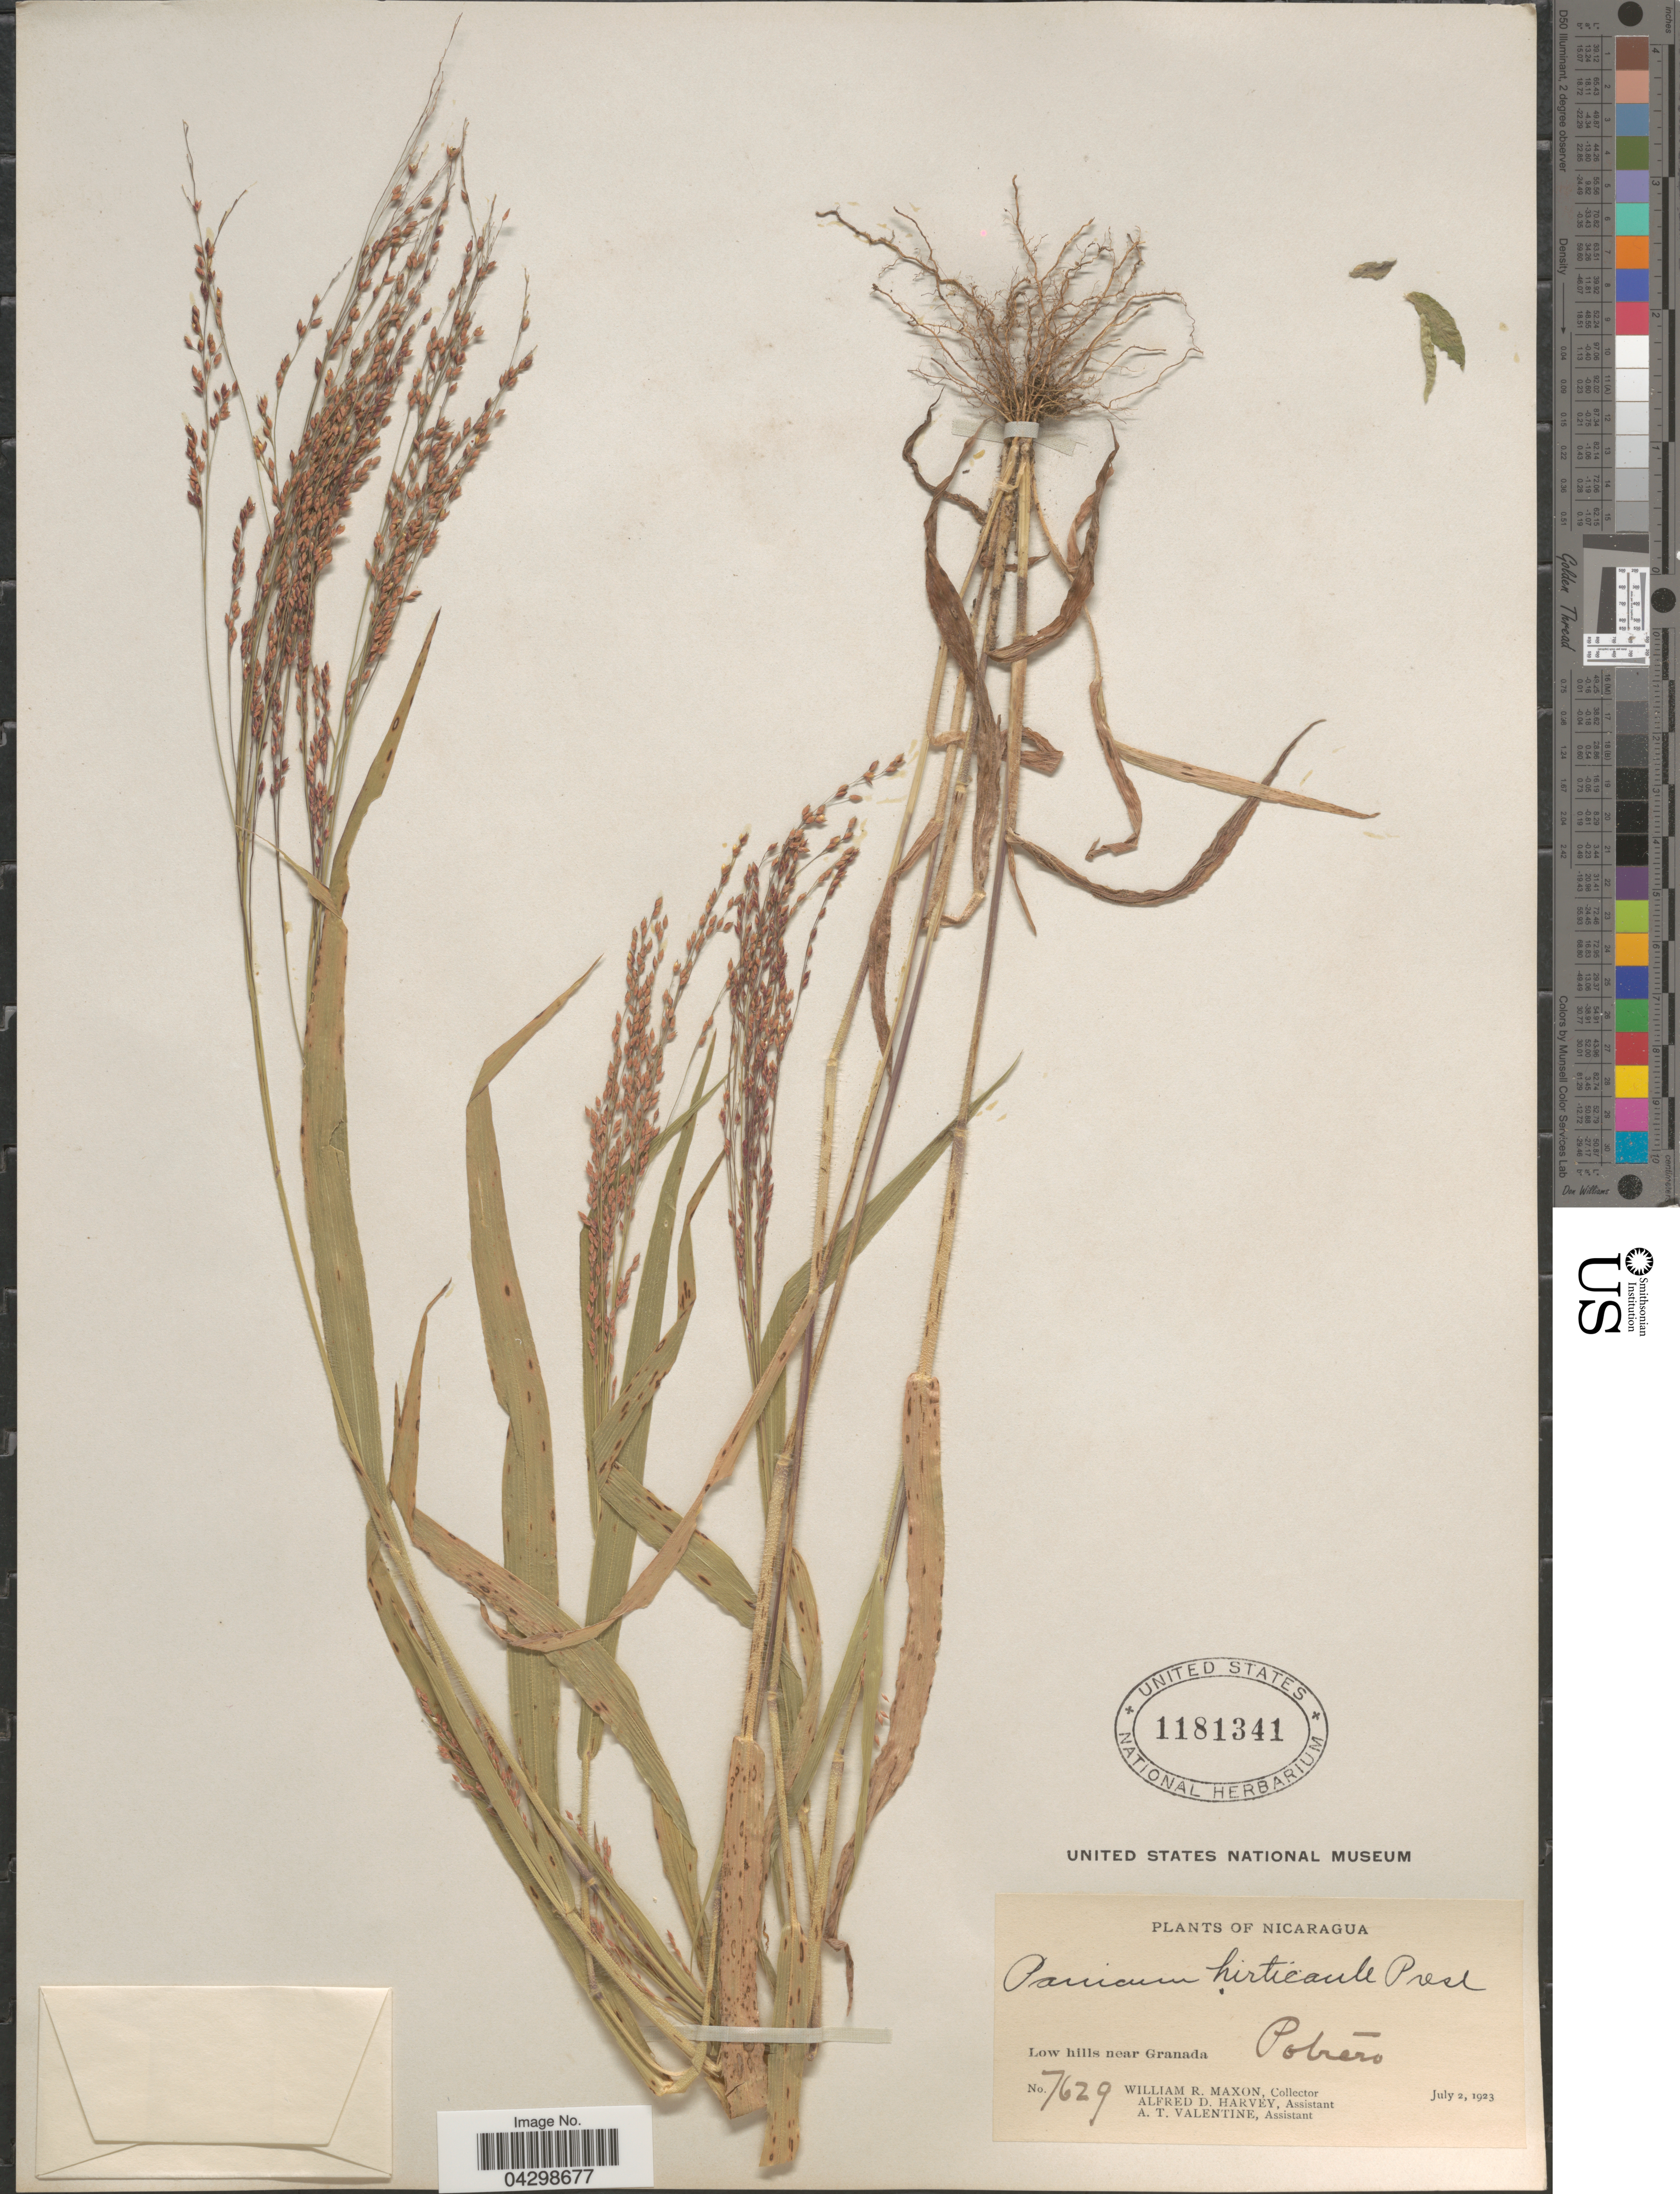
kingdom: Plantae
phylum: Tracheophyta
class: Liliopsida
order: Poales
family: Poaceae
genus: Panicum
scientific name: Panicum hirticaule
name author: J. Presl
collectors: W. R. Maxon, A. D. Harvey & A. Valentine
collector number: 7629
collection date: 1923-07-02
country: Nicaragua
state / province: Granada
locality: Low hills near Granada. Potrero.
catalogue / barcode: US 1181341